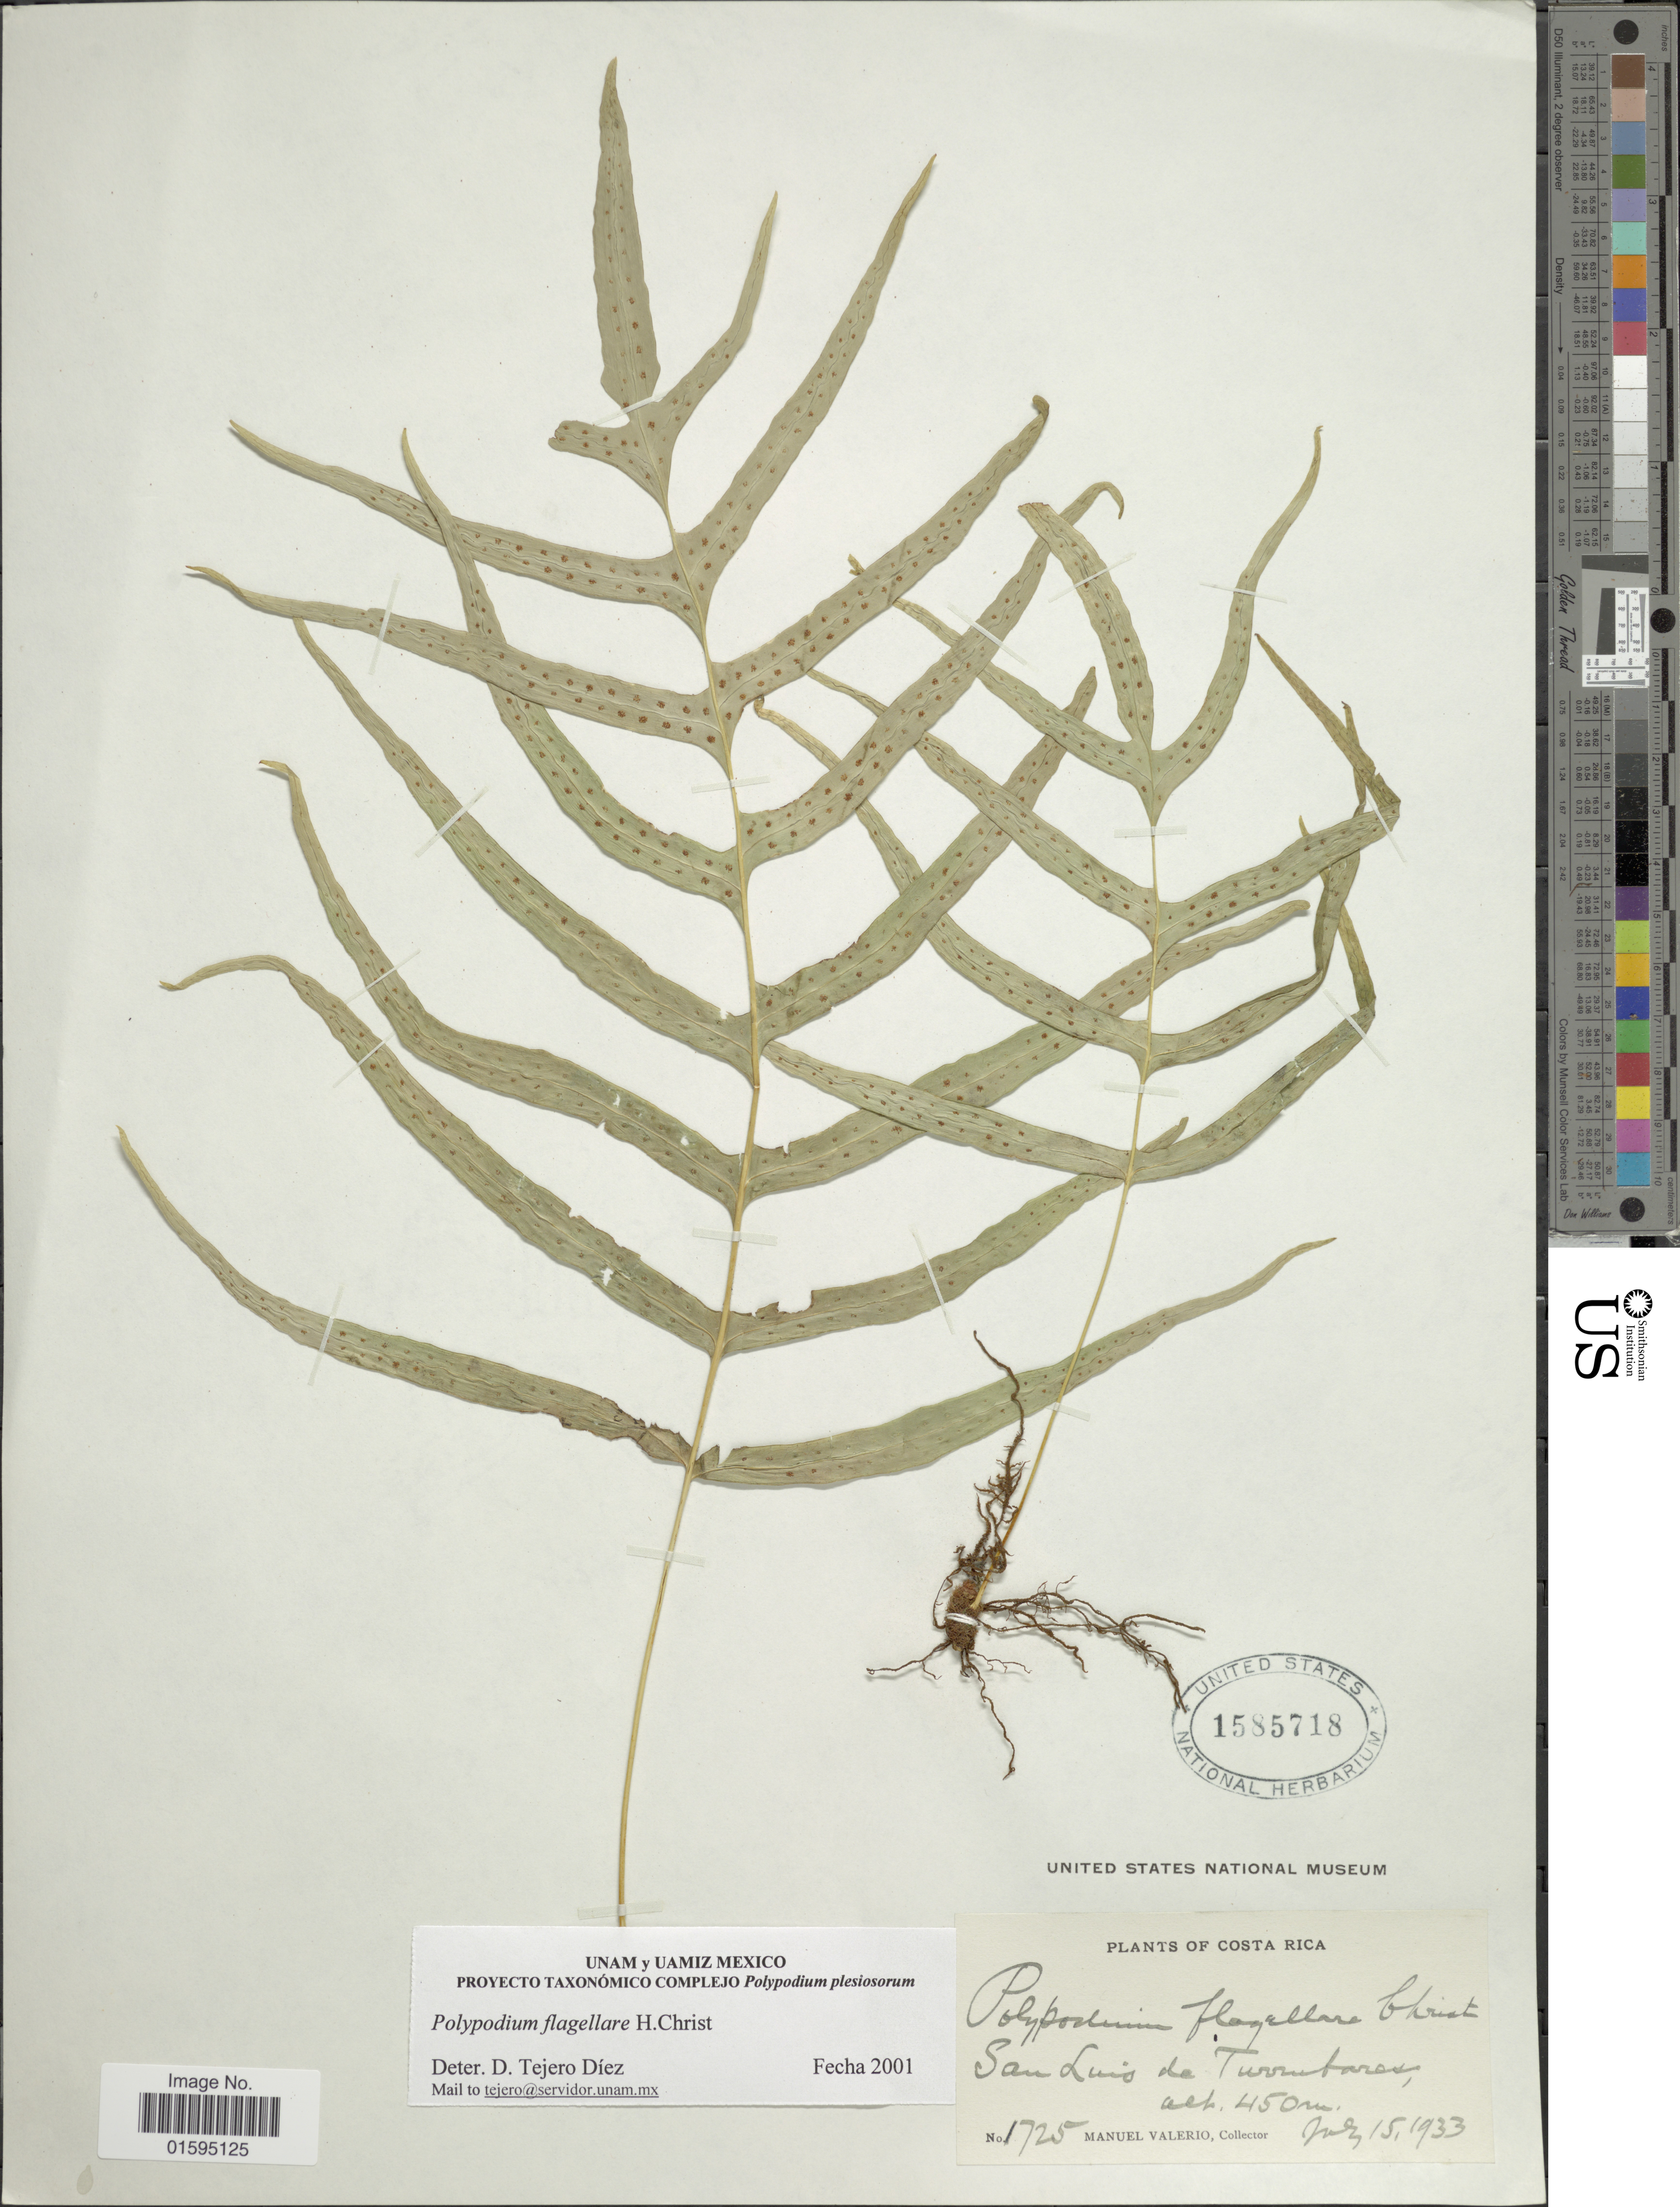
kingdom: Plantae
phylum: Tracheophyta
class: Polypodiopsida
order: Polypodiales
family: Polypodiaceae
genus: Polypodium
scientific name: Polypodium flagellare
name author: Christ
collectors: M. Valerio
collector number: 1725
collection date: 1933-07-15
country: Costa Rica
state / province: San José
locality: San Luis de Turrubares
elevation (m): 450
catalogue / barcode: US 1585718